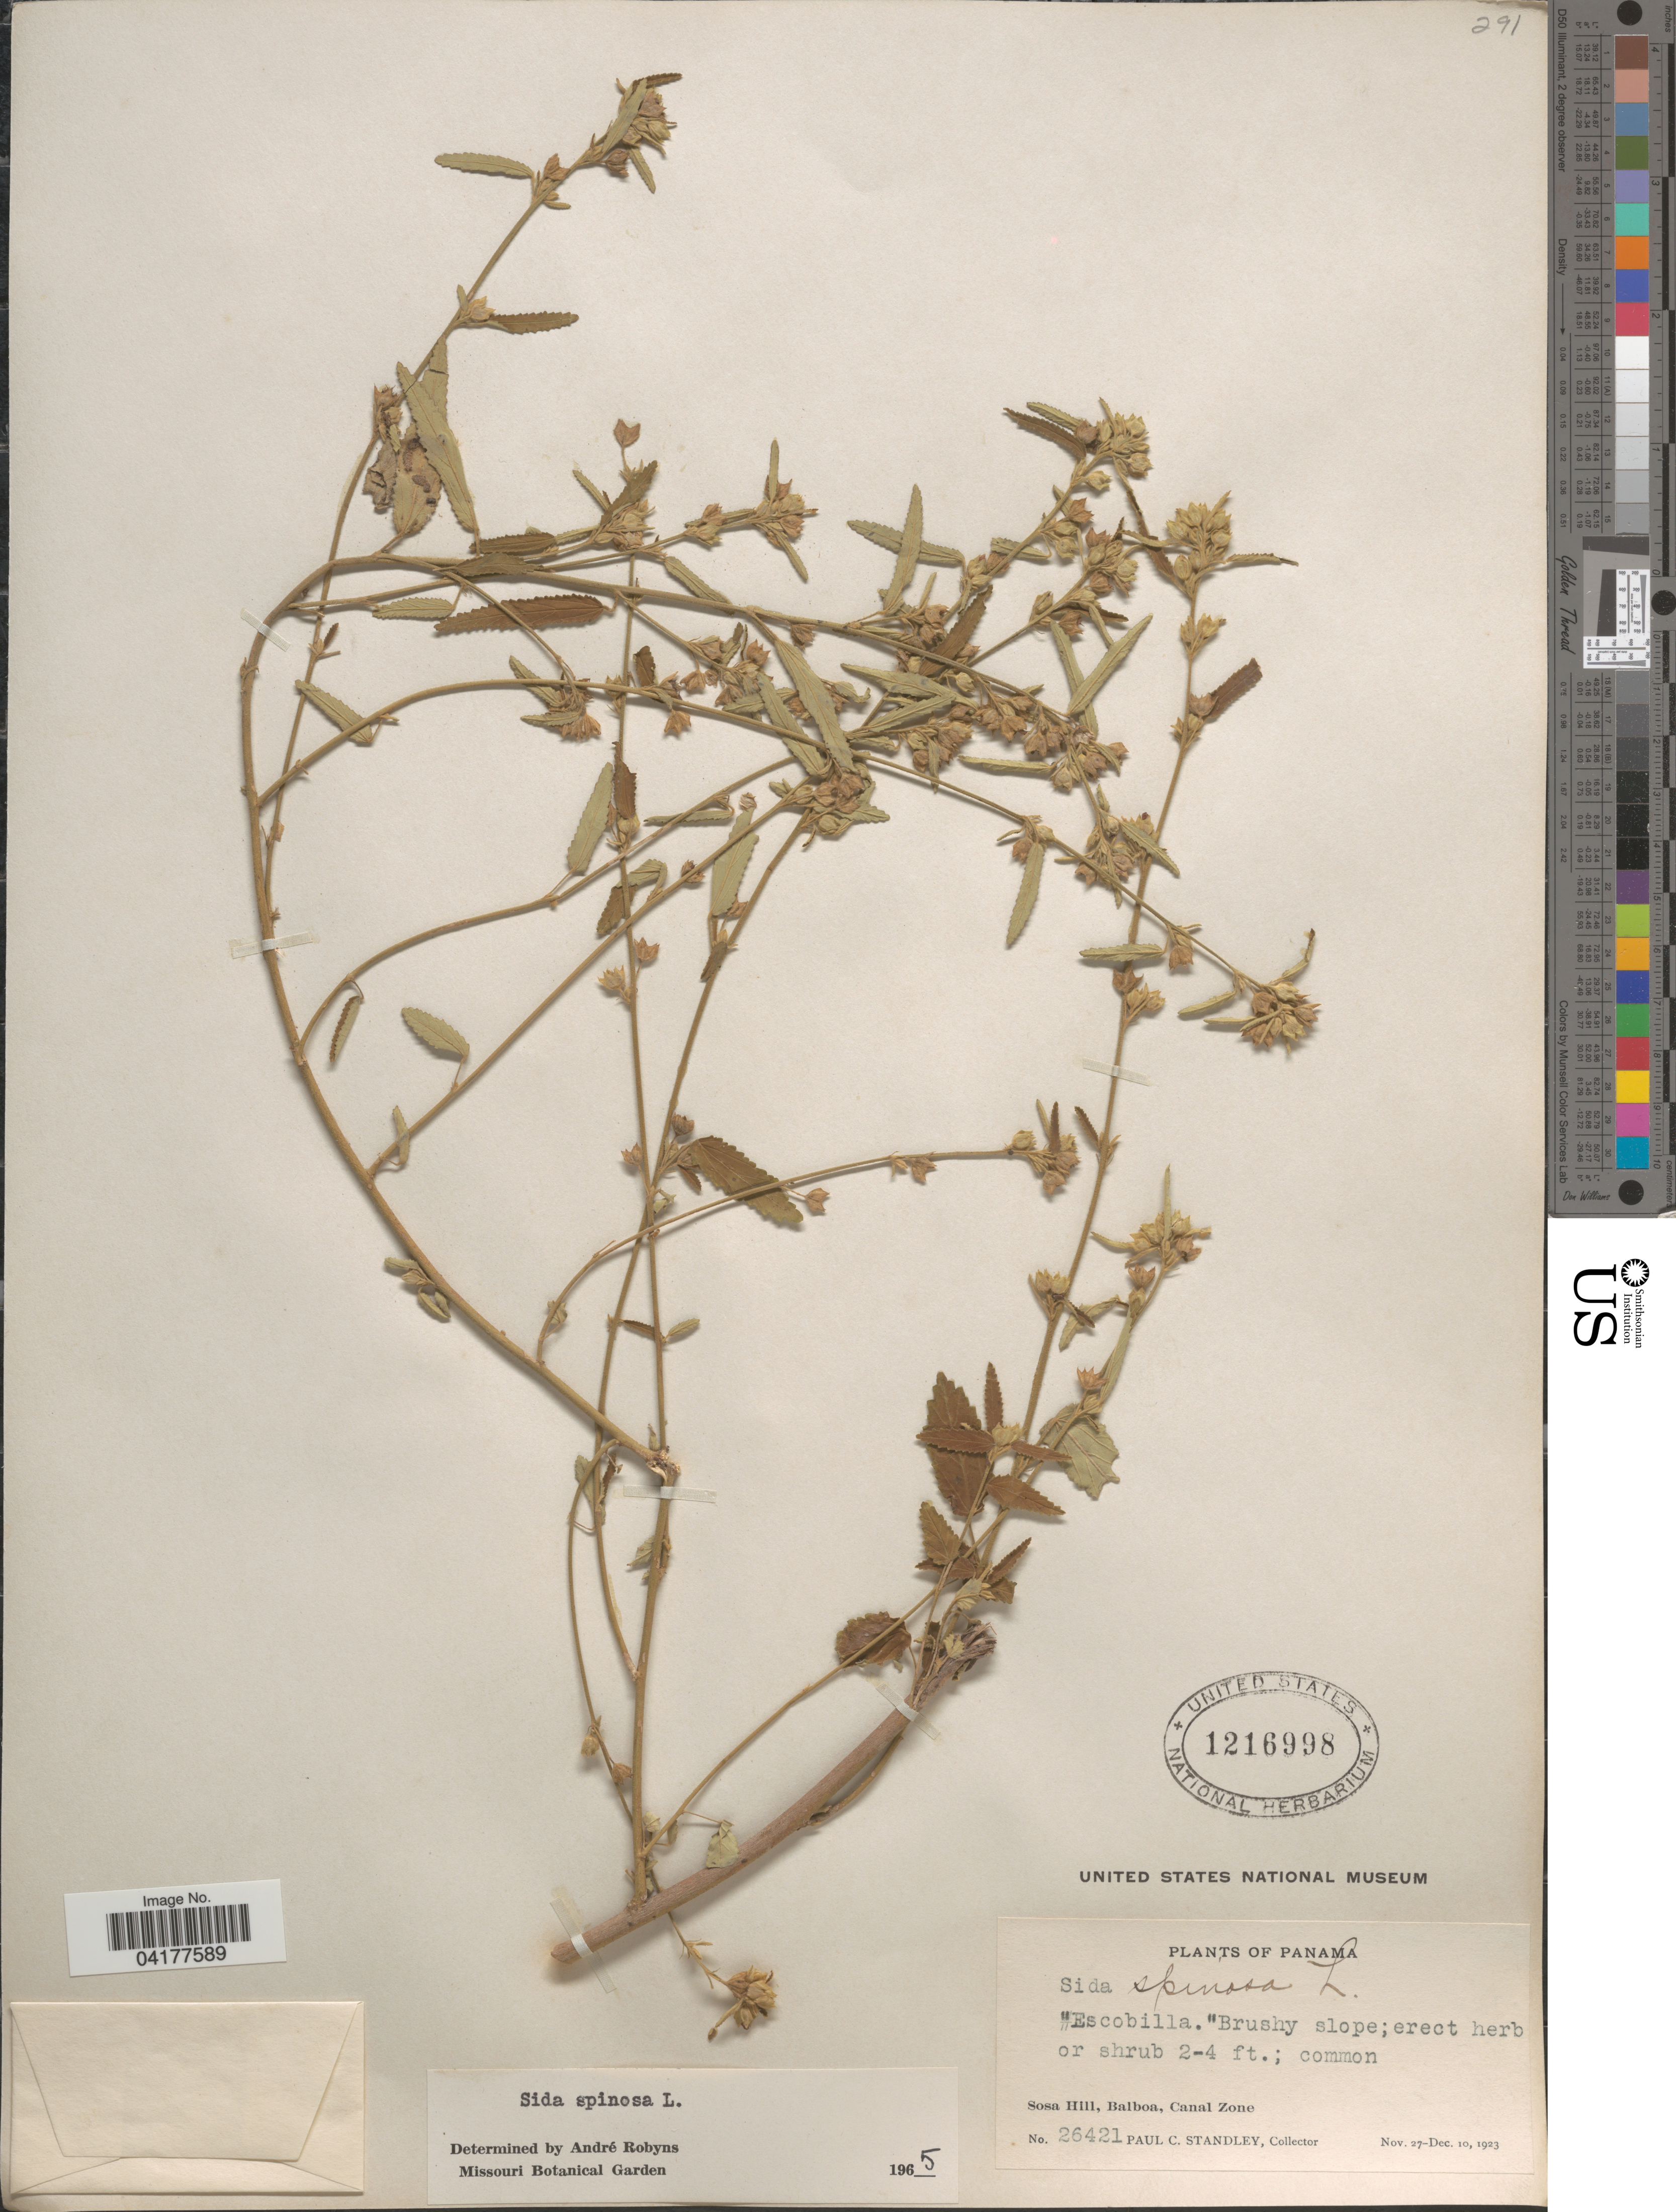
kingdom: Plantae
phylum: Tracheophyta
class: Magnoliopsida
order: Malvales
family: Malvaceae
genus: Sida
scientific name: Sida spinosa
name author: L.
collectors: P. C. Standley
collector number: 26421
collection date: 1923-11-27/1923-12-10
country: Panama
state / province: Colón / Panamá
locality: Sosa Hill, Balboa, Canal Zone.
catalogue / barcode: US 1216998